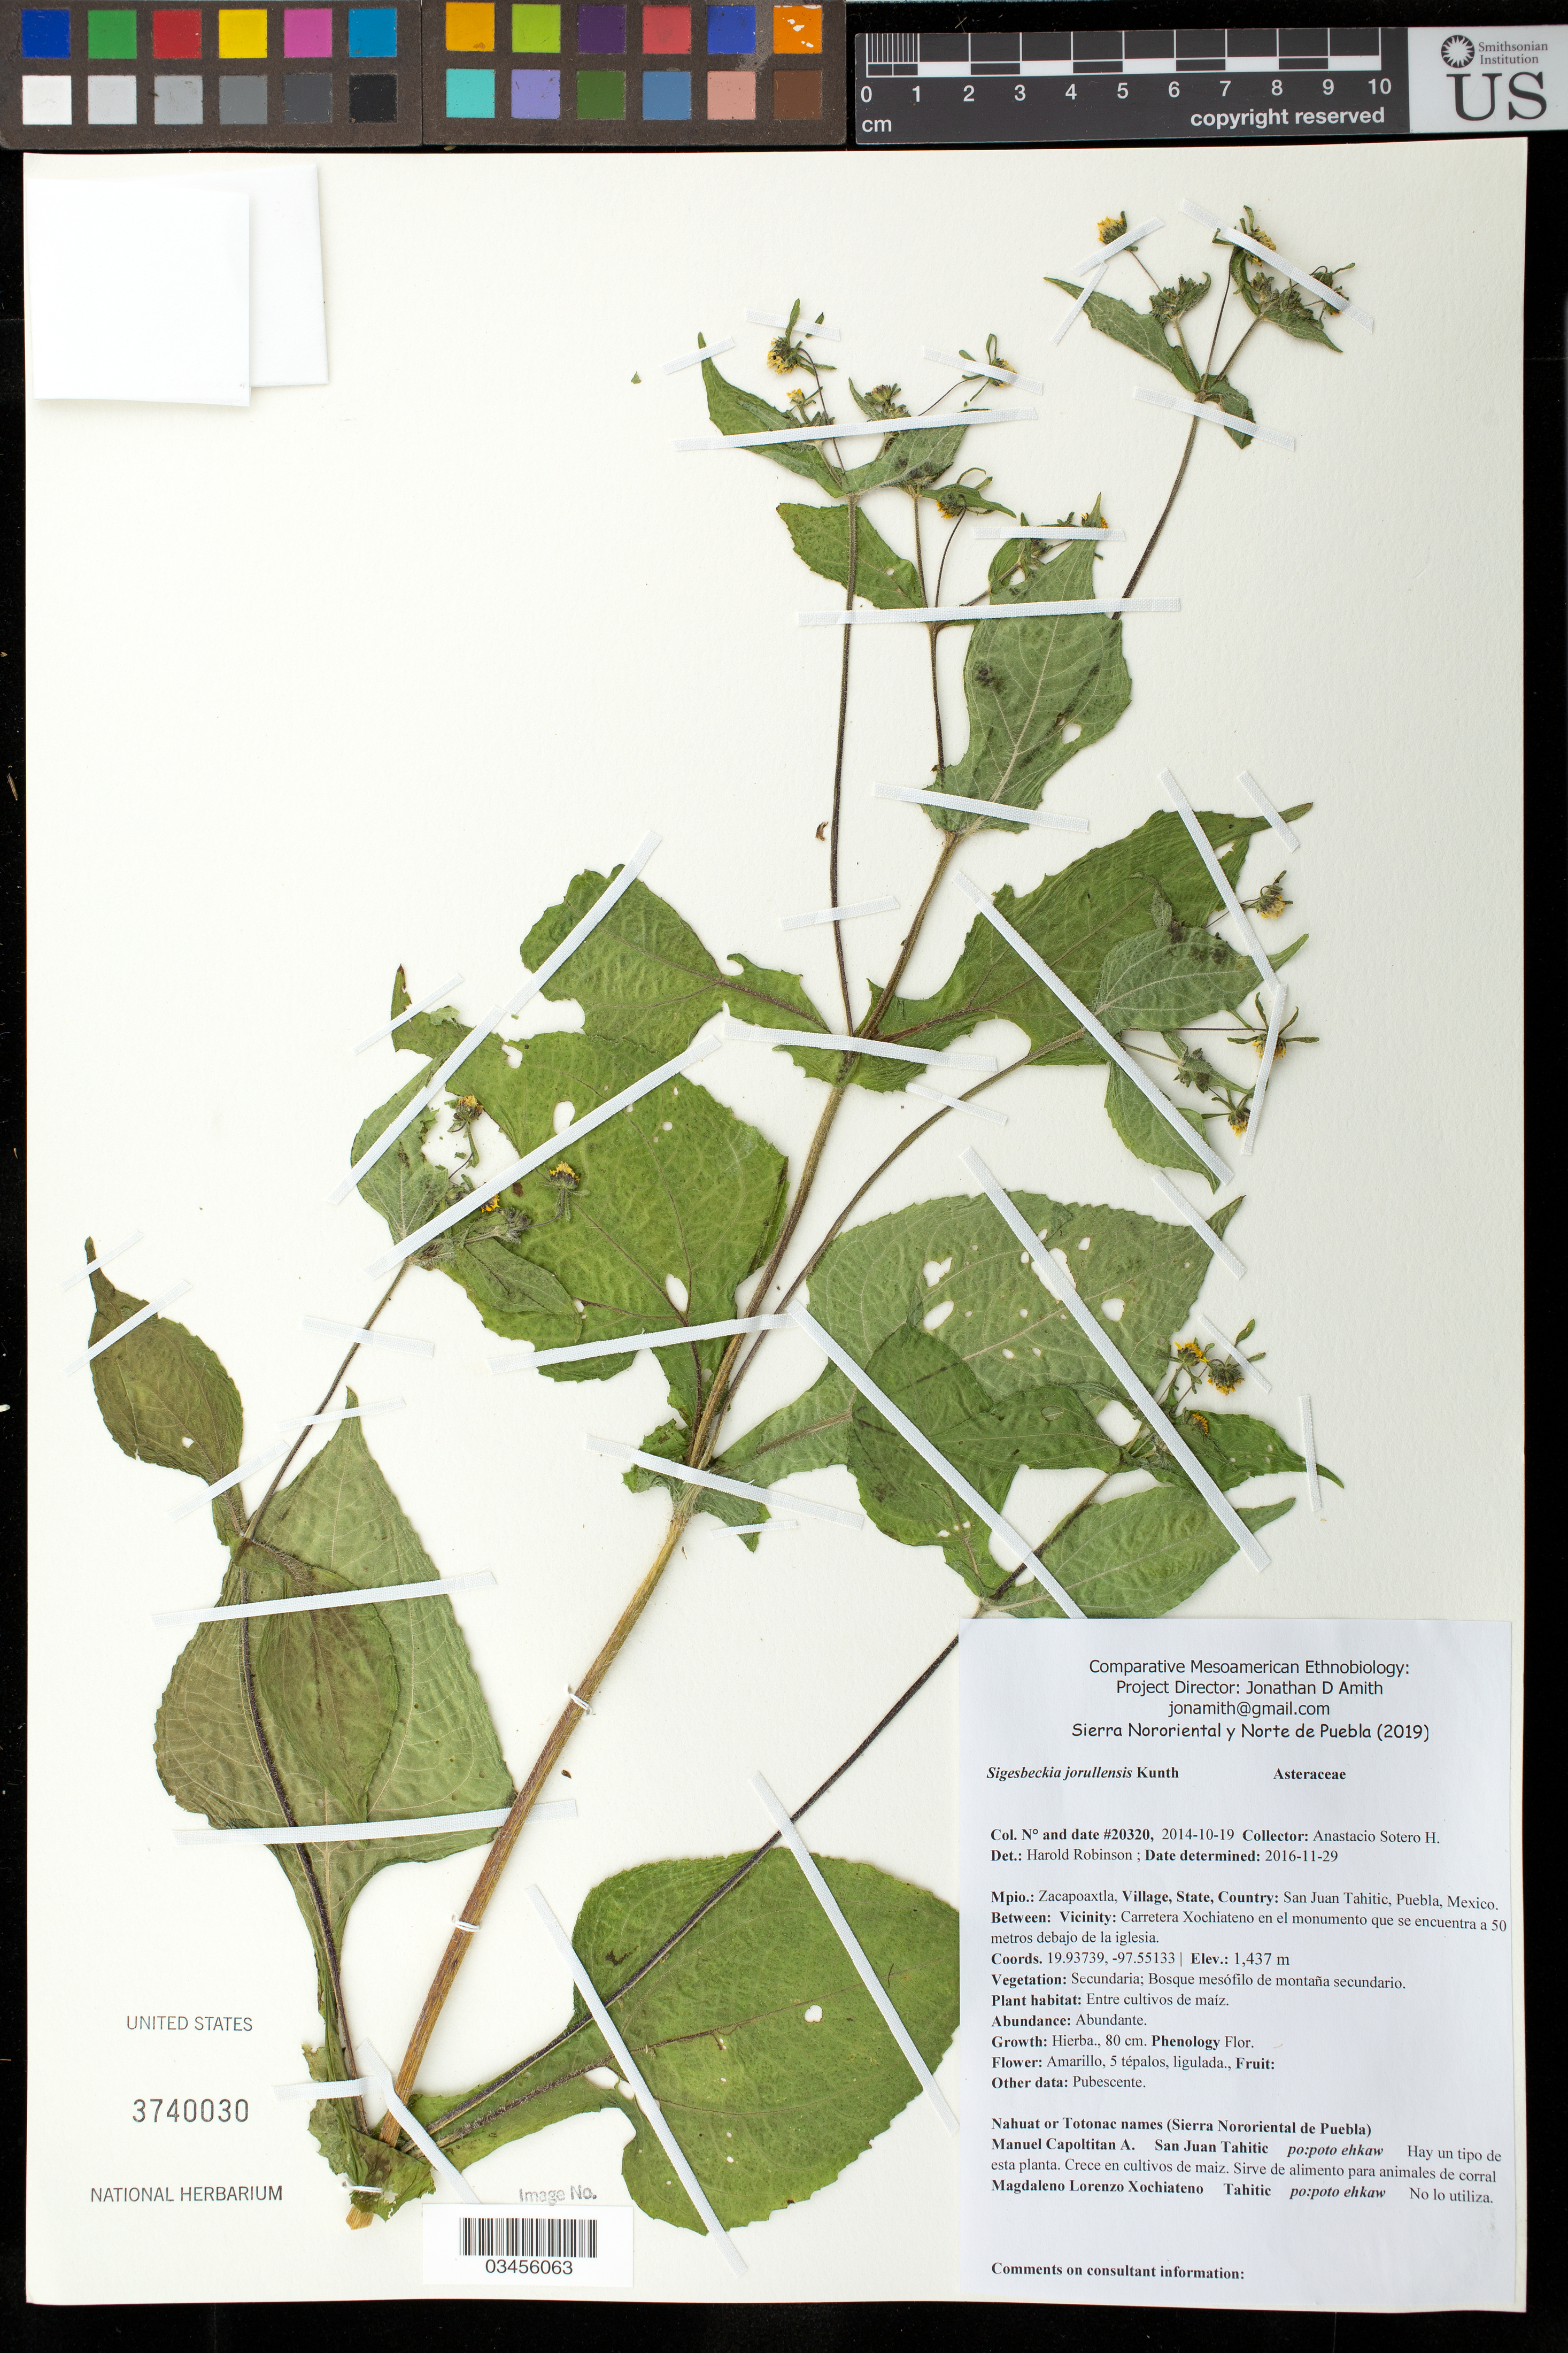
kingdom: Plantae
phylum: Tracheophyta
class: Magnoliopsida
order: Asterales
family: Asteraceae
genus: Sigesbeckia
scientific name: Sigesbeckia jorullensis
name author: Kunth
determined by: Robinson, Harold E., (US)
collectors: Canek Ledesma C. & A. Sotero H.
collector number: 20320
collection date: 2014-10-19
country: México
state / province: Puebla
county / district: Zacapoaxtla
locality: PUEBLO: San Juan Tahitic; LOCALIDAD EXACTA: Carretera Xochiateno en el monumento que se encuentra a 50 metros debajo de la iglesia.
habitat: Bosque mesófilo de montaña secundario; entre cultivos de maíz.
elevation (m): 1437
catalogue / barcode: US 3740030